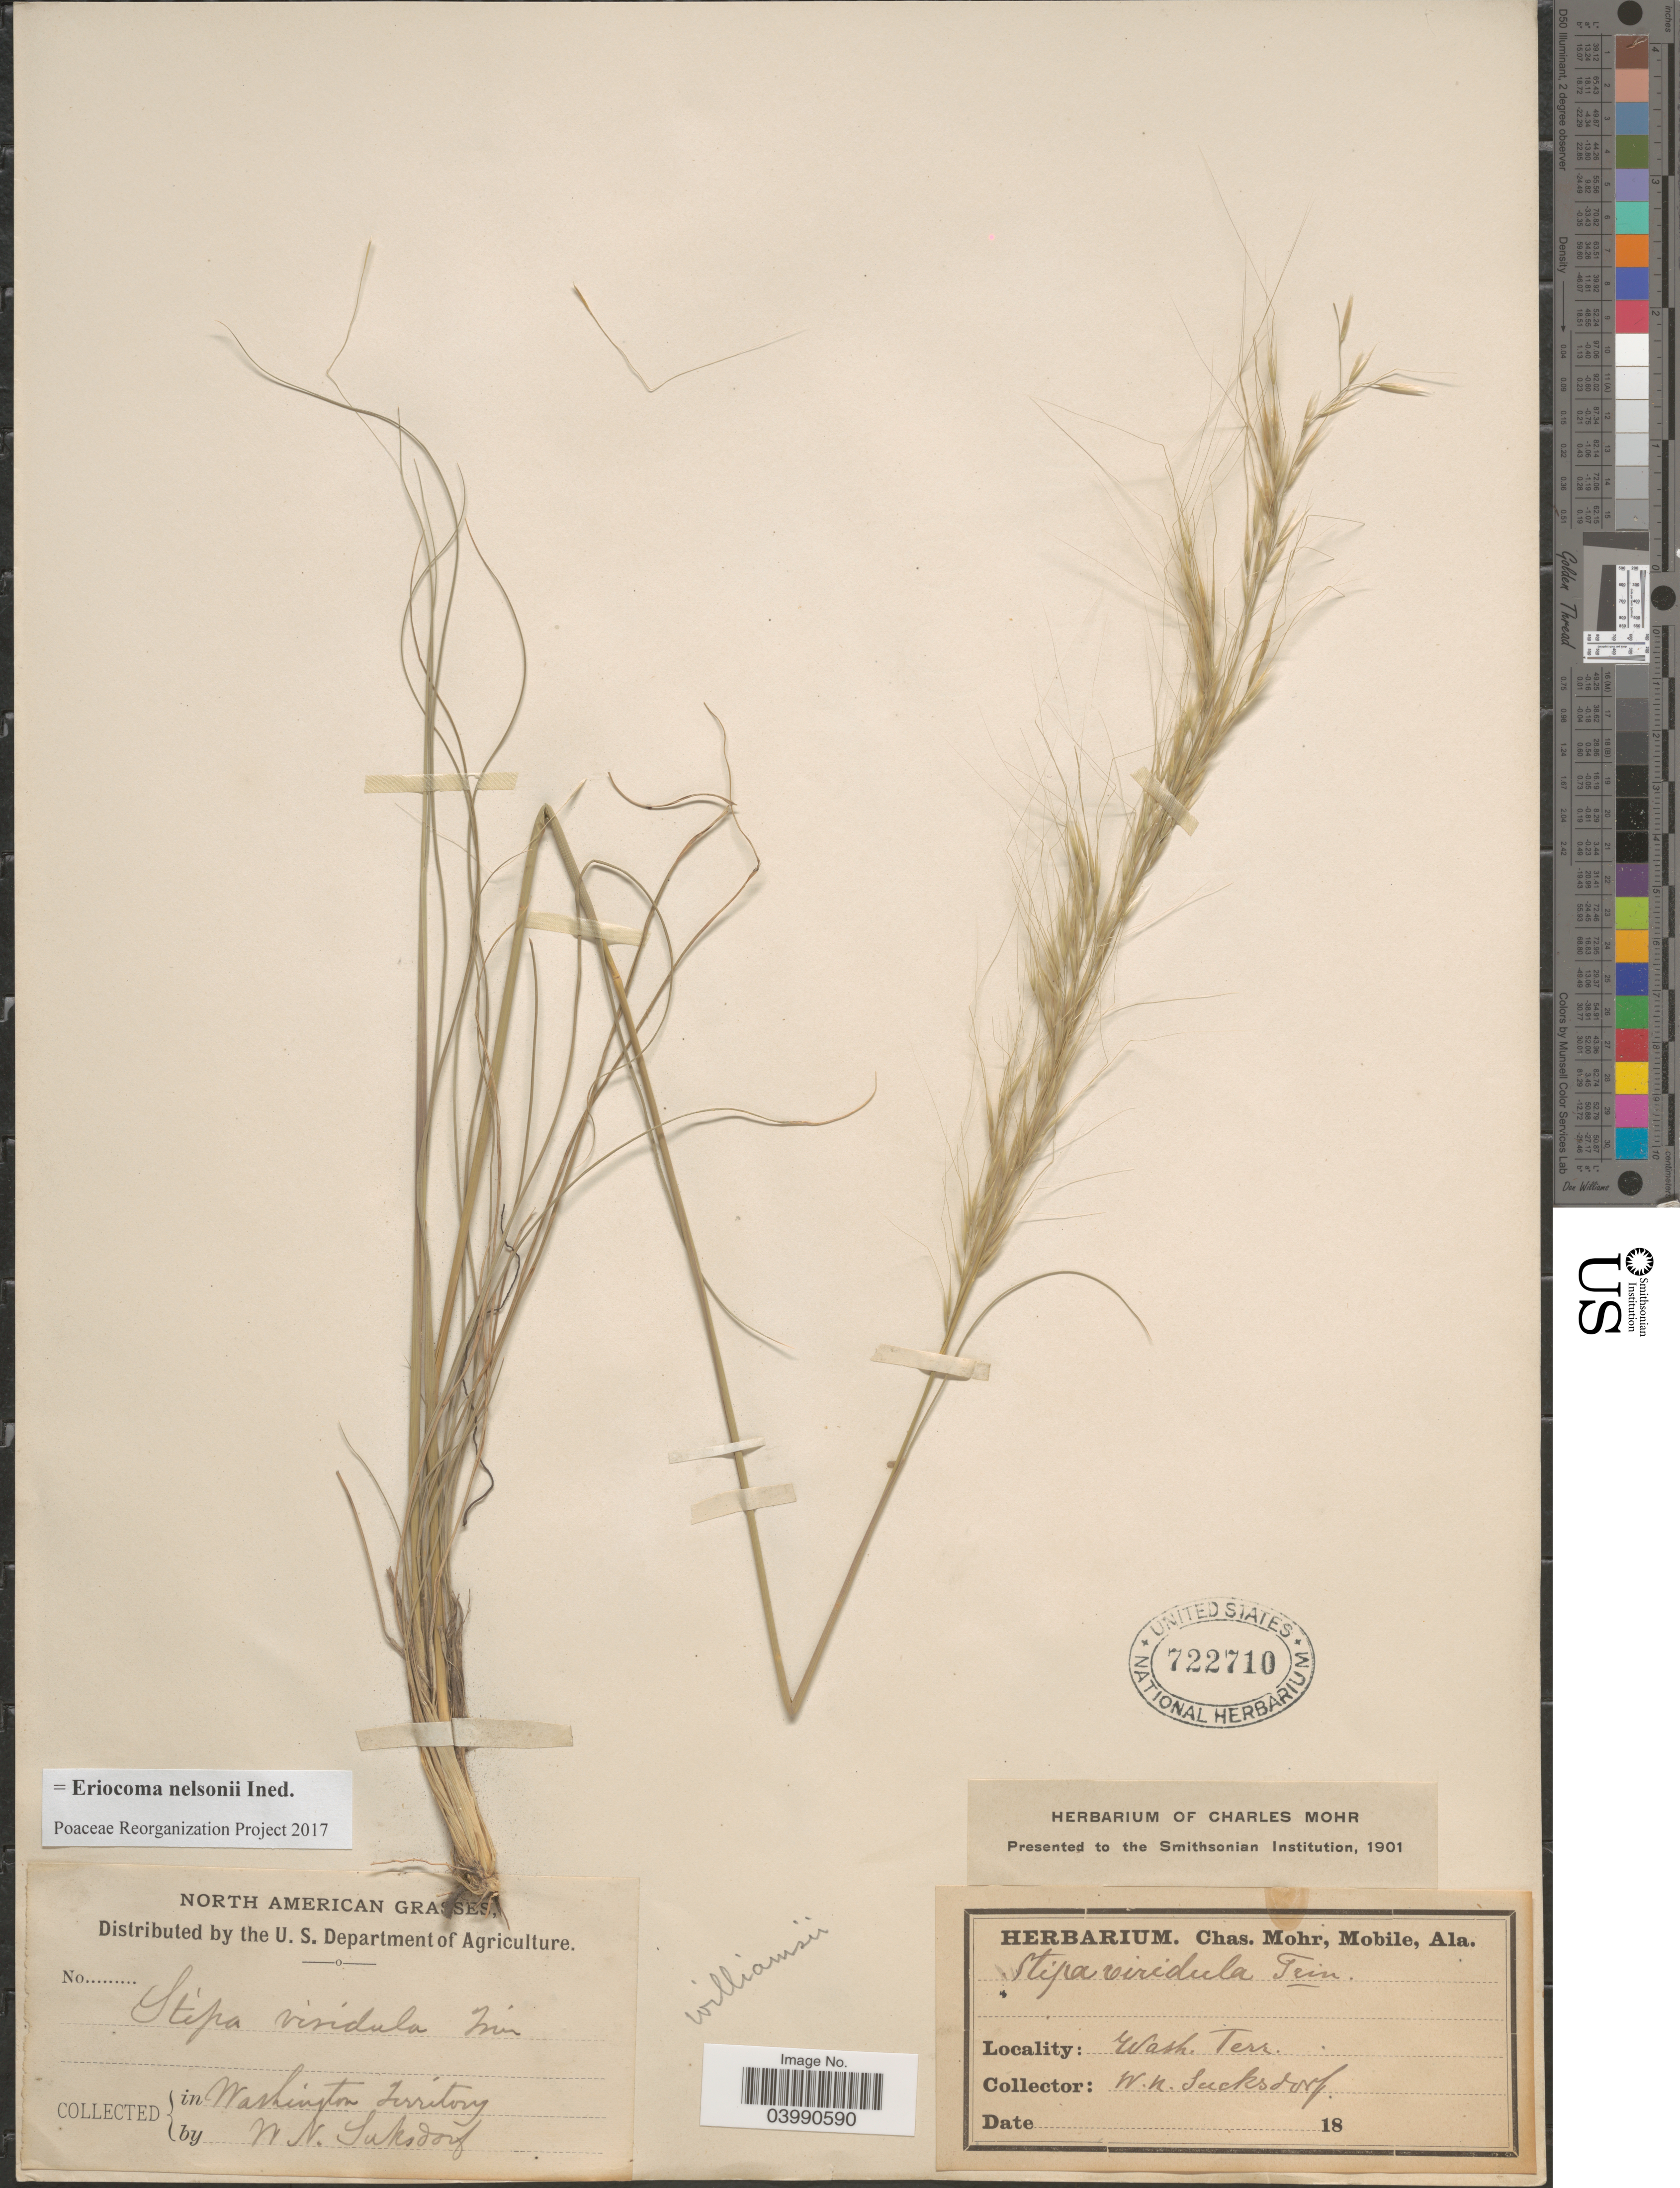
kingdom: Plantae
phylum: Tracheophyta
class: Liliopsida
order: Poales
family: Poaceae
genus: Eriocoma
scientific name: Eriocoma nelsonii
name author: (Scribn.) Romasch.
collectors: W. N. Suksdorf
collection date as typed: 18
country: United States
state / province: Washington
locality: Washington Territory.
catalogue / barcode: US 722710